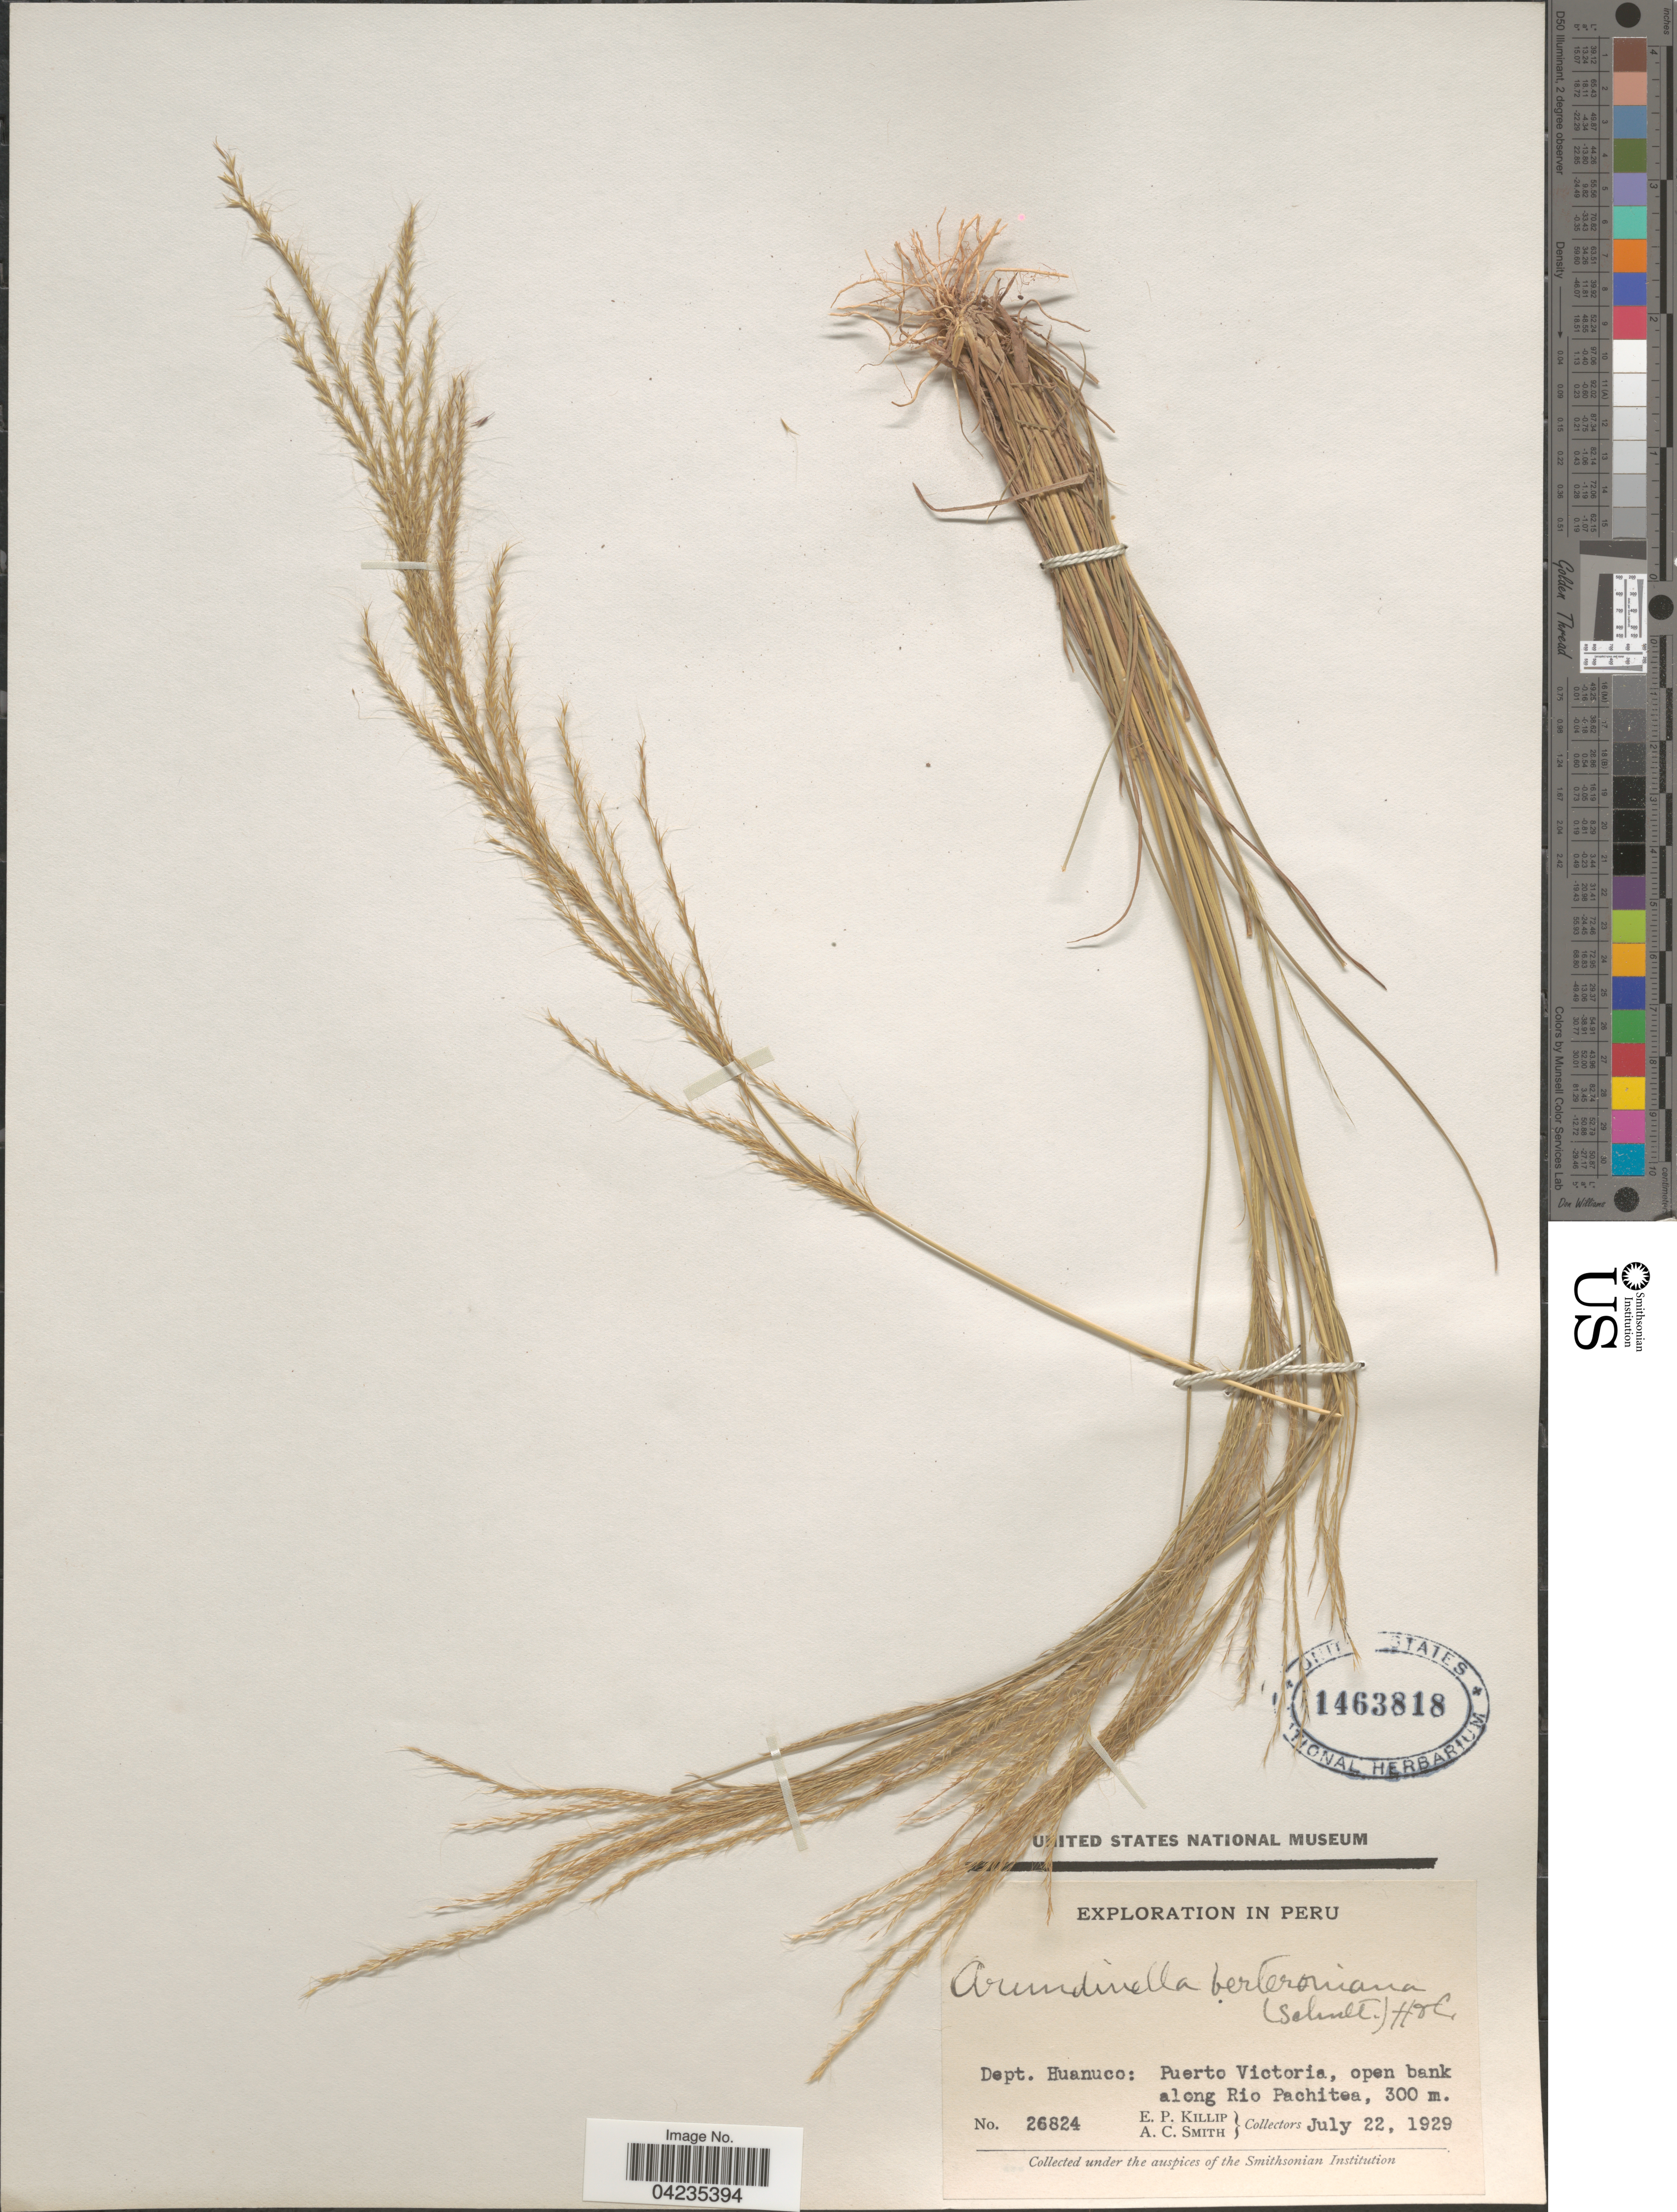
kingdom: Plantae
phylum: Tracheophyta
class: Liliopsida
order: Poales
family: Poaceae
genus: Arundinella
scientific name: Arundinella berteroniana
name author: (Schult.) Hitchc. & Chase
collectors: E. P. Killip & A. C. Smith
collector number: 26824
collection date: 1929-07-22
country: Peru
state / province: Huánuco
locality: Exploration in Peru. Dept. Huanuco: Puerto Victoria, open bank along Rio Pachitea.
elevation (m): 300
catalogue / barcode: US 1463818